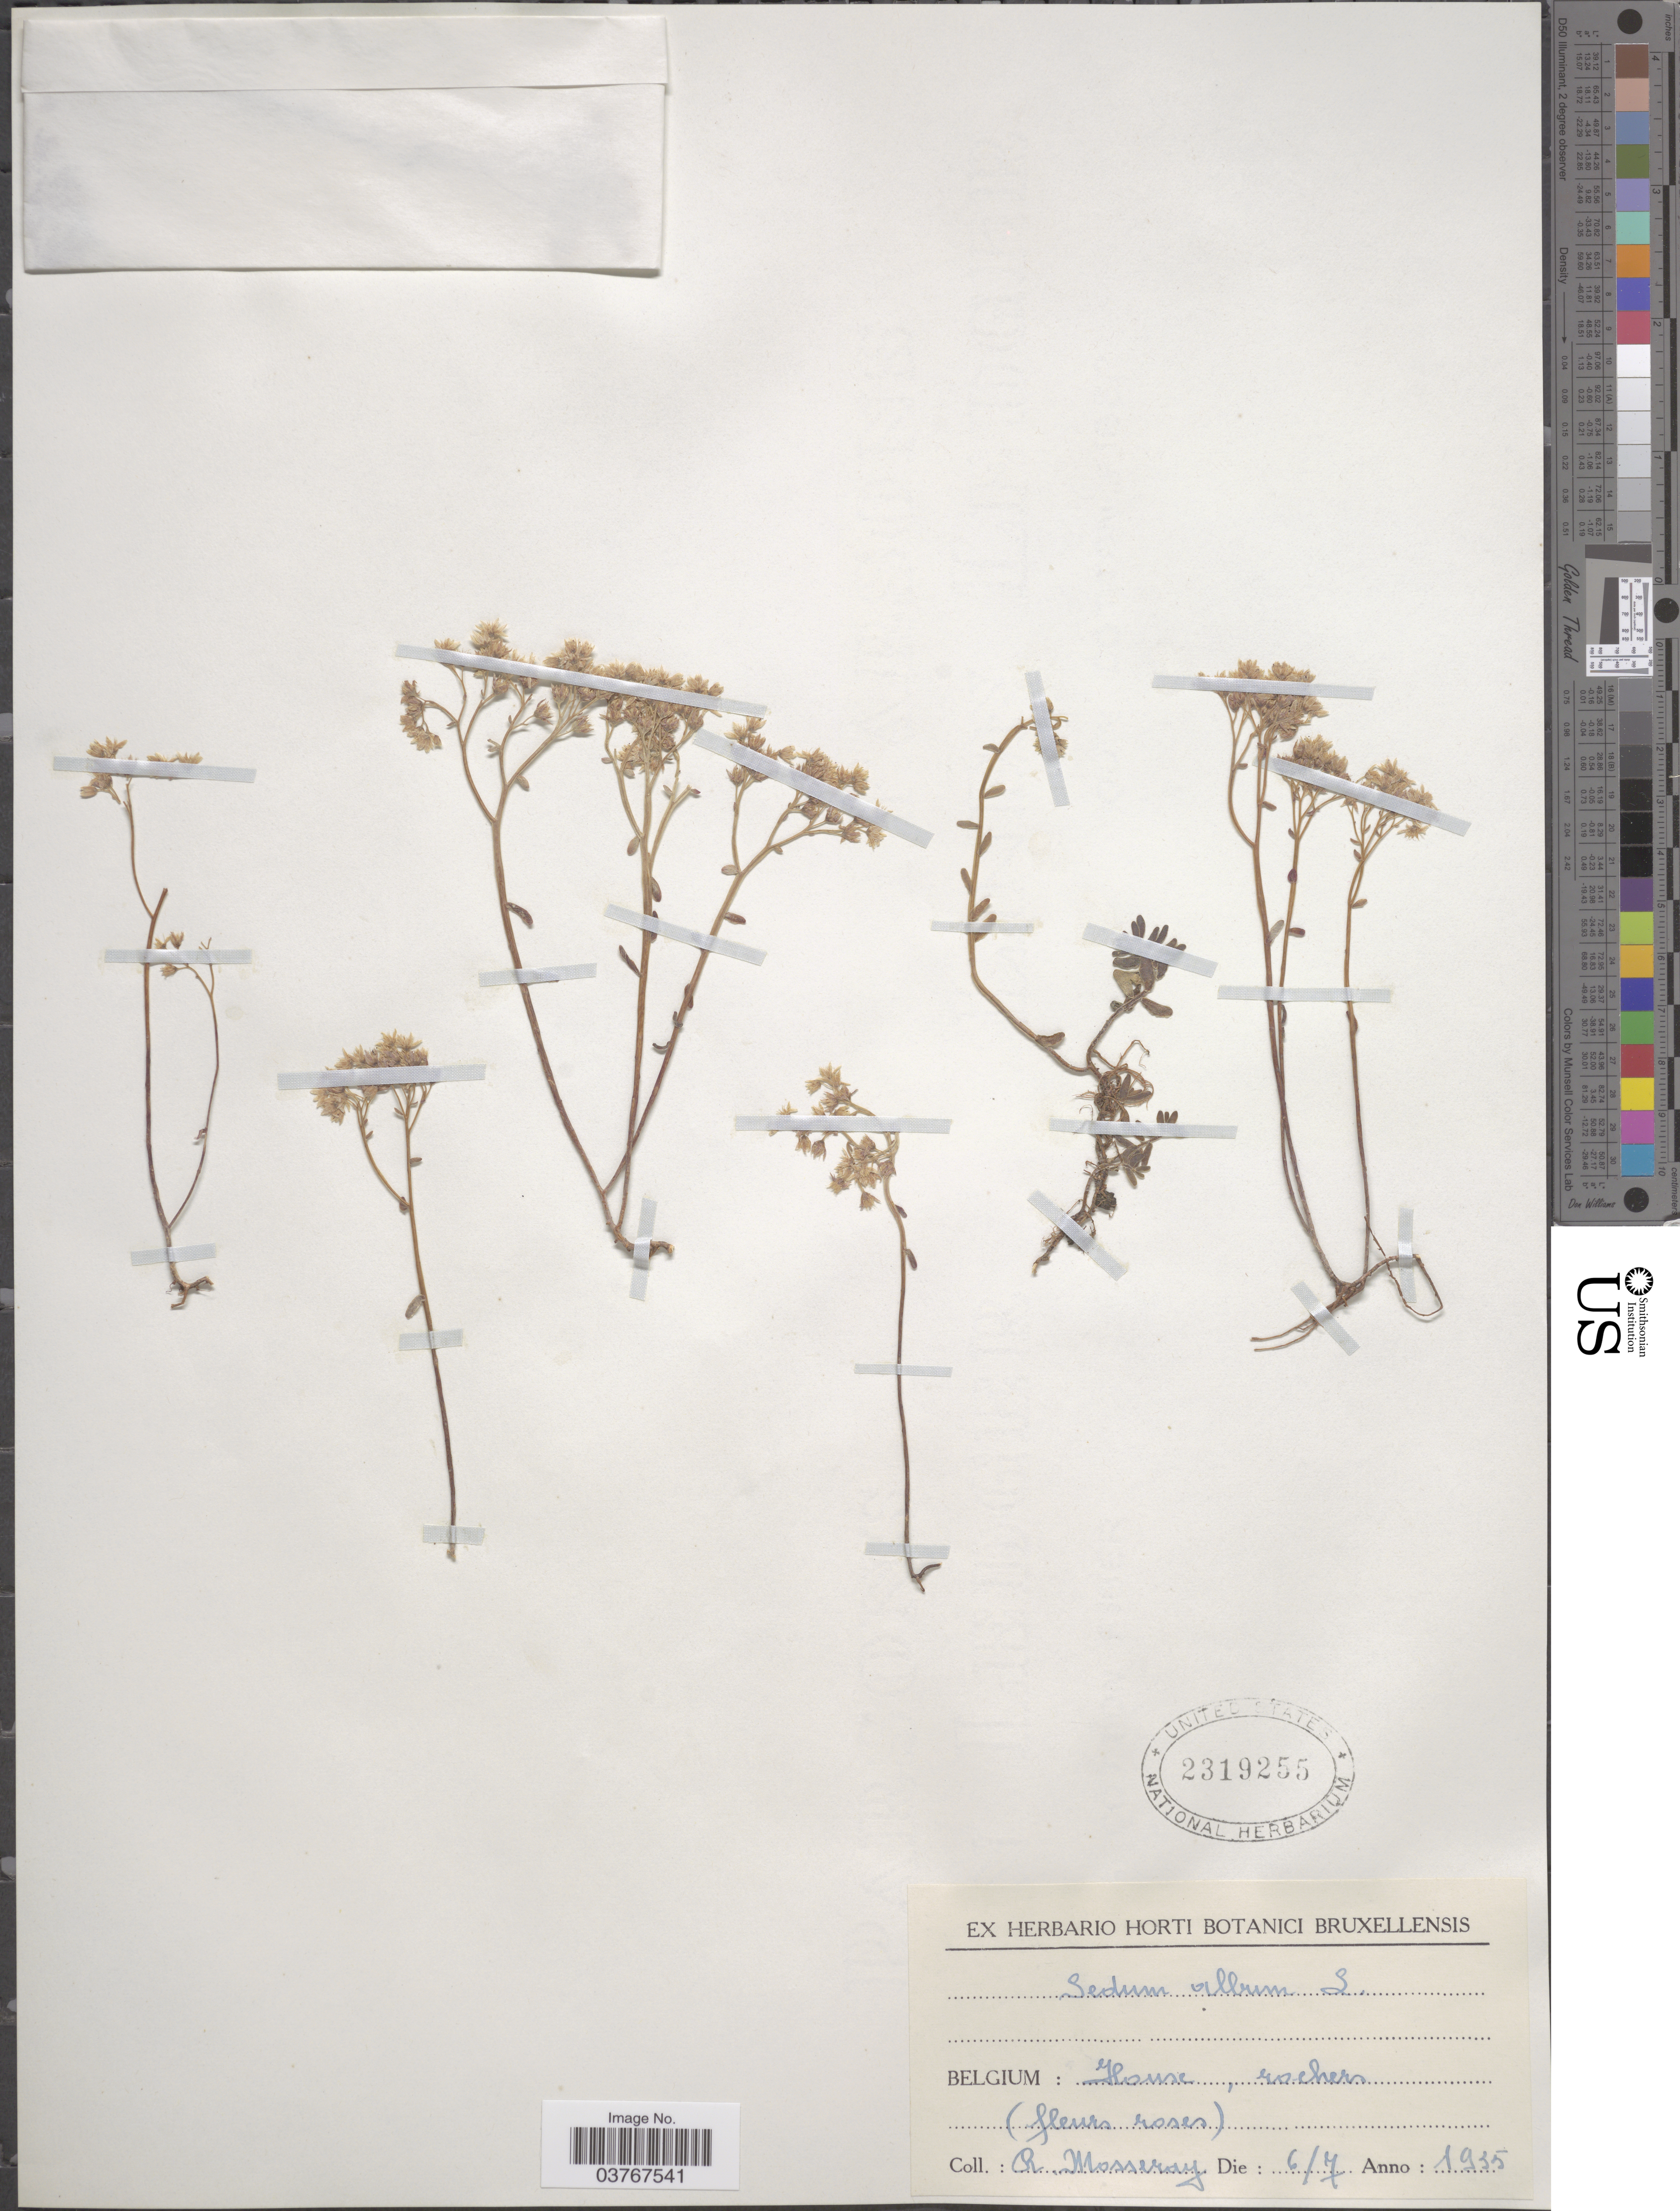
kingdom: Plantae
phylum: Tracheophyta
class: Magnoliopsida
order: Saxifragales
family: Crassulaceae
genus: Sedum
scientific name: Sedum album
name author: L.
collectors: R. Mosseray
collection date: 1935-07-06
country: Belgium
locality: House, rochers.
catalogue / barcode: US 2319255